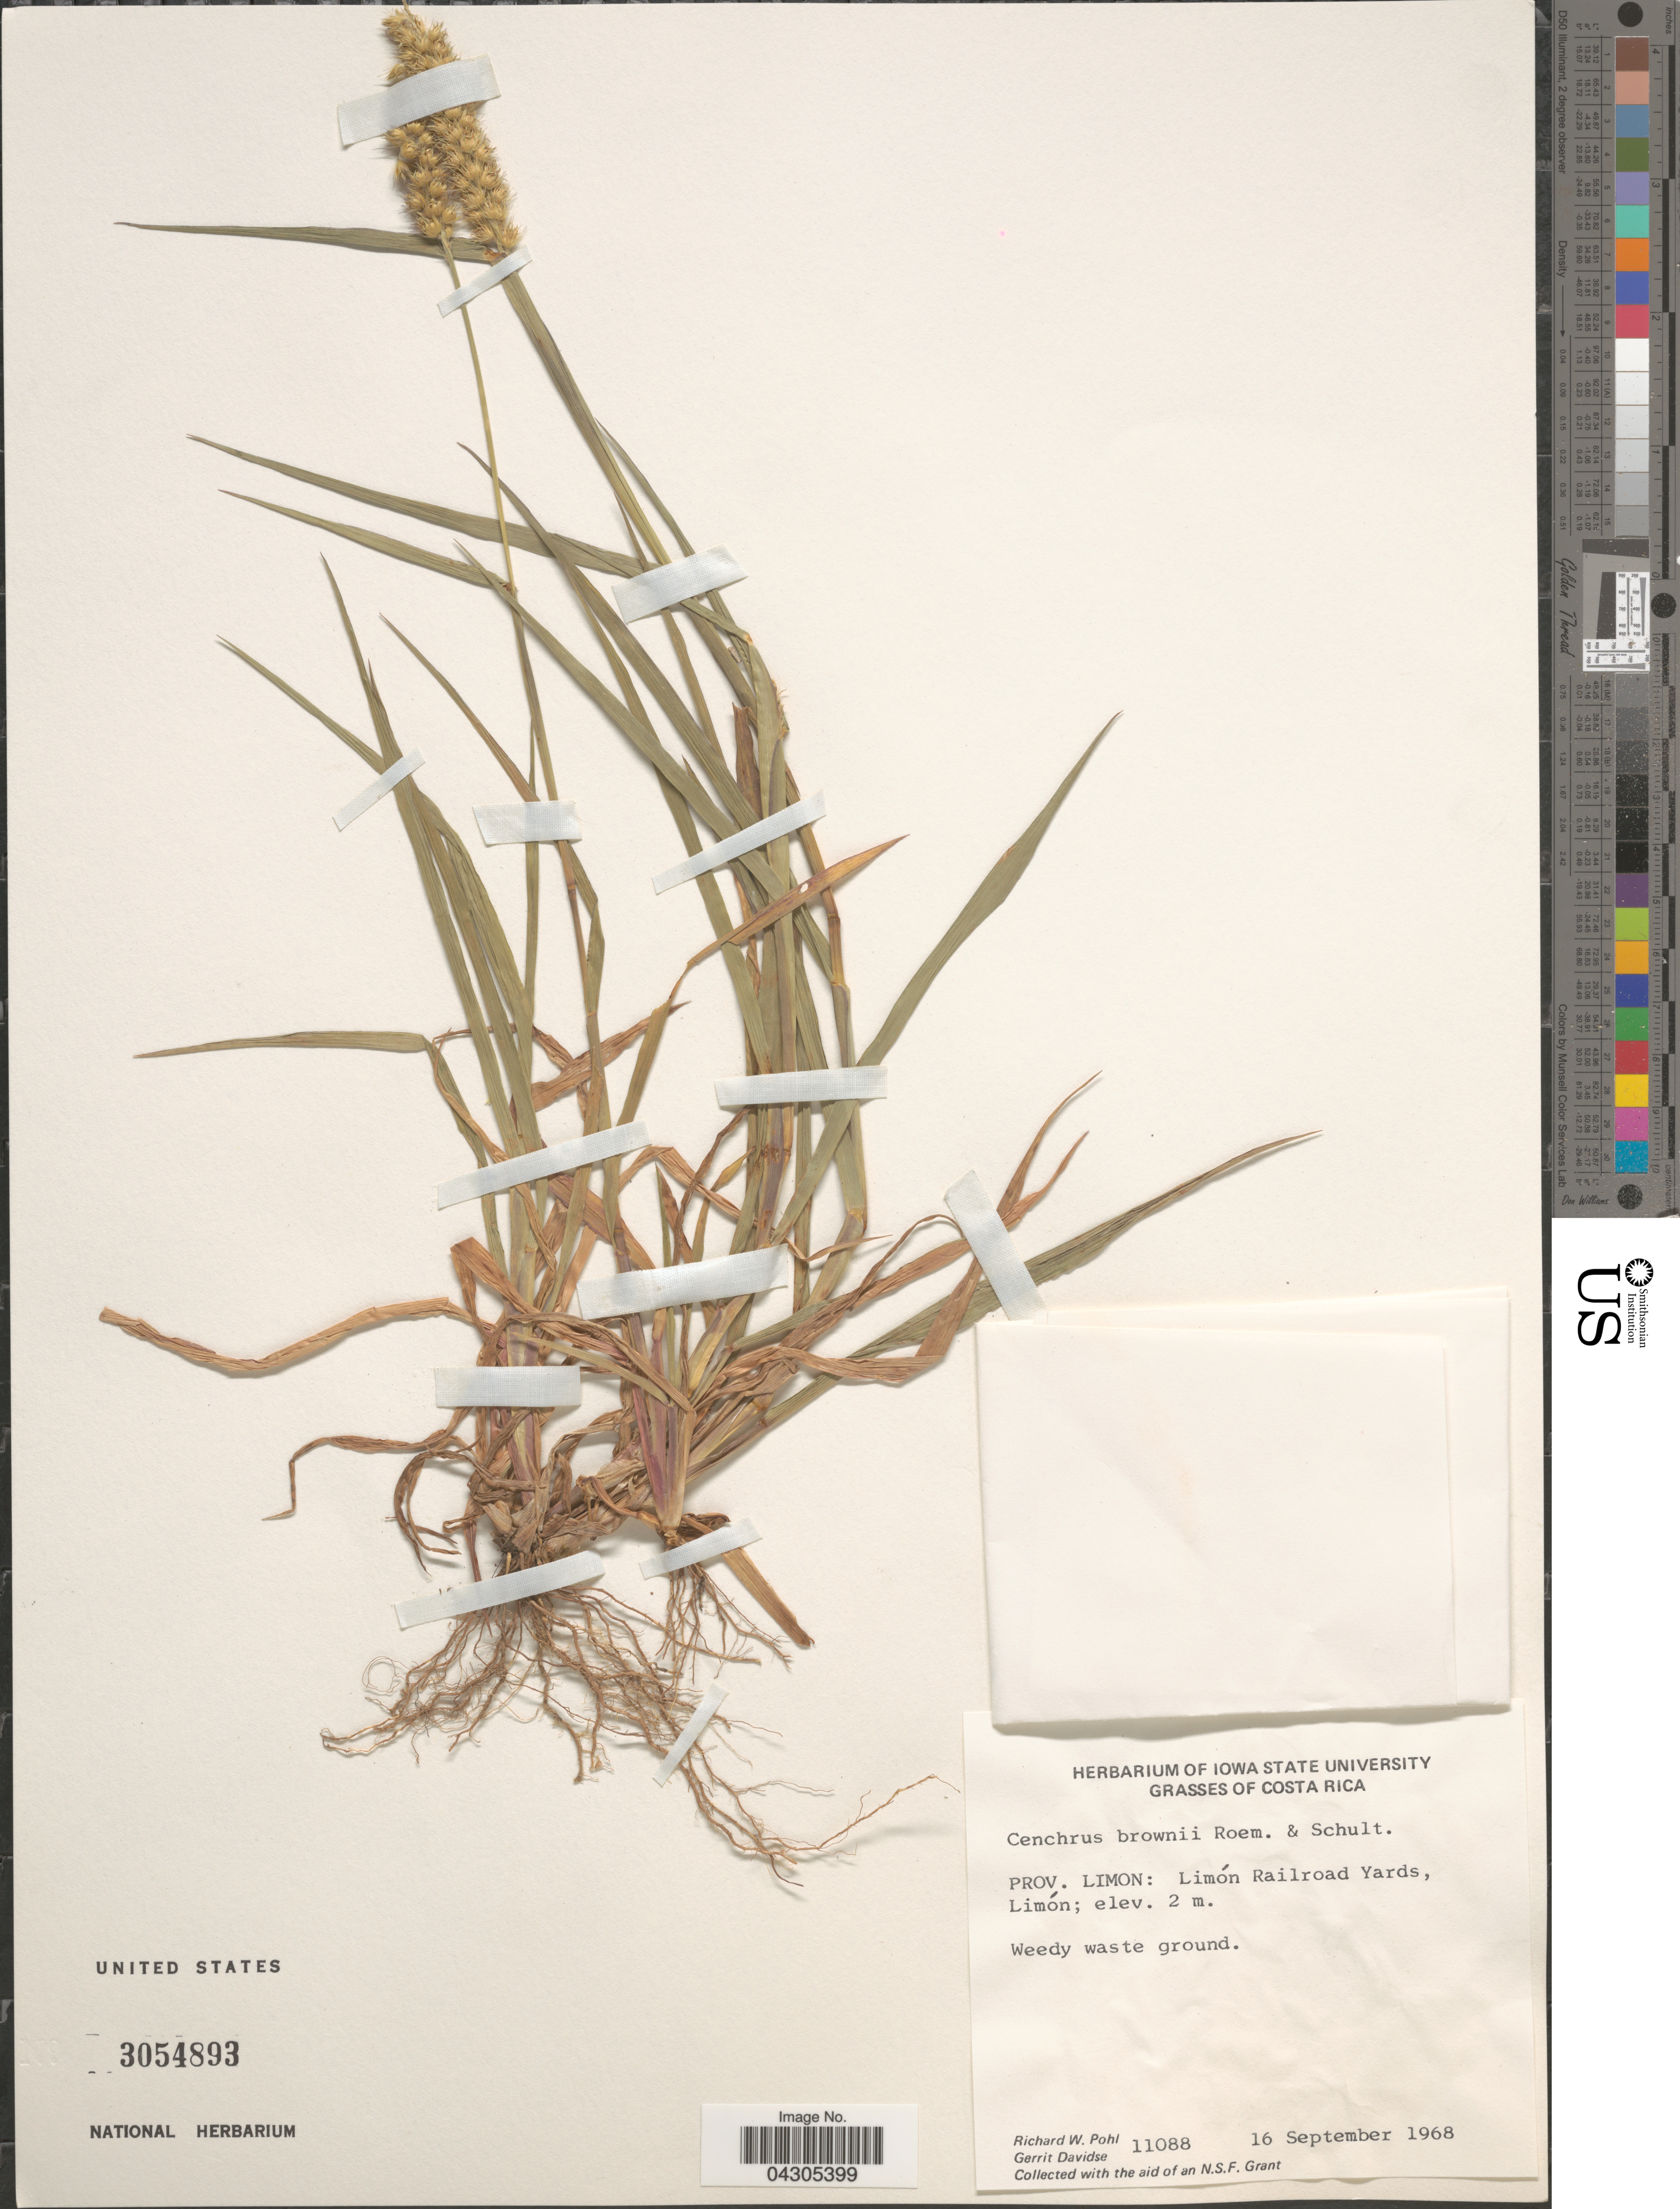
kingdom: Plantae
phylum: Tracheophyta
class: Liliopsida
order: Poales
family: Poaceae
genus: Cenchrus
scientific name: Cenchrus brownii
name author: Roem. & Schult.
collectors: R. W. Pohl & G. Davidse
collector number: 11088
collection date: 1968-09-16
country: Costa Rica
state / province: Limón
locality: Limón Railroad Yards, Limón.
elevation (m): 2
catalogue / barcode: US 3054893